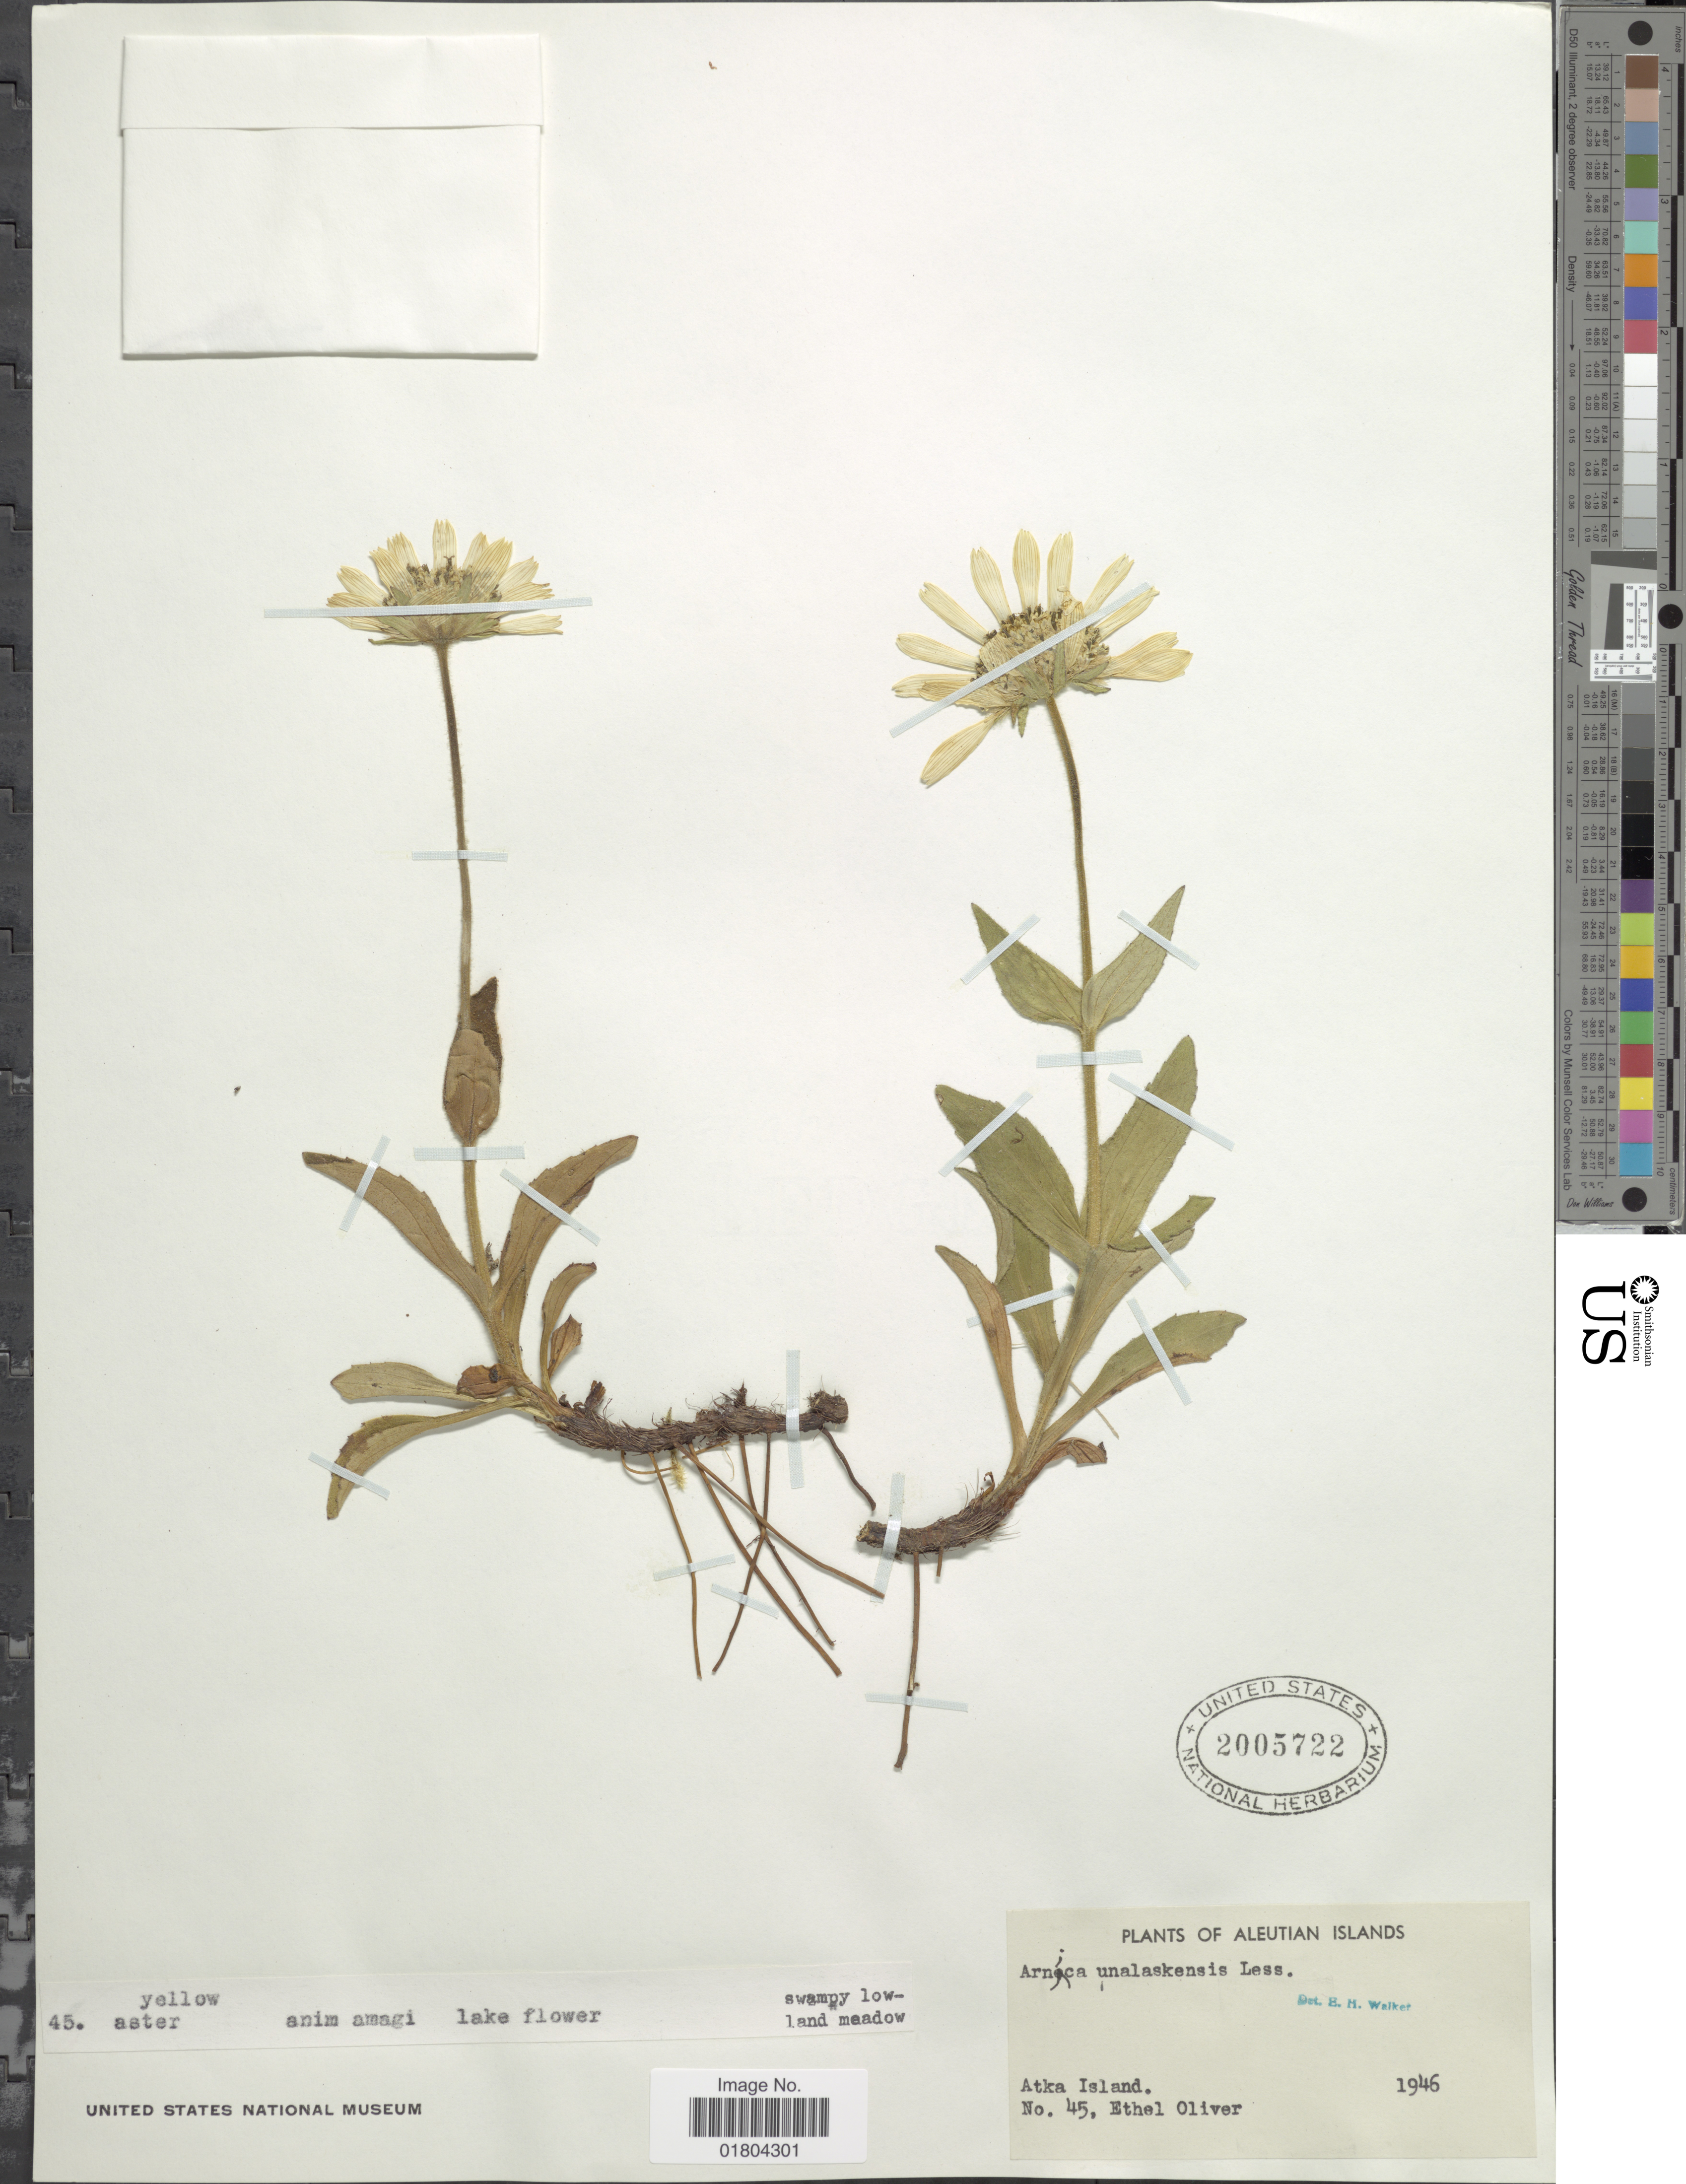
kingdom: Plantae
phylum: Tracheophyta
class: Magnoliopsida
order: Asterales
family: Asteraceae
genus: Arnica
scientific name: Arnica unalashcensis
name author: Less.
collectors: E. Oliver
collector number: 45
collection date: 1946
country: United States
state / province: Alaska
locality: Aleutian Islands, Atka Island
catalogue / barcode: US 2005722